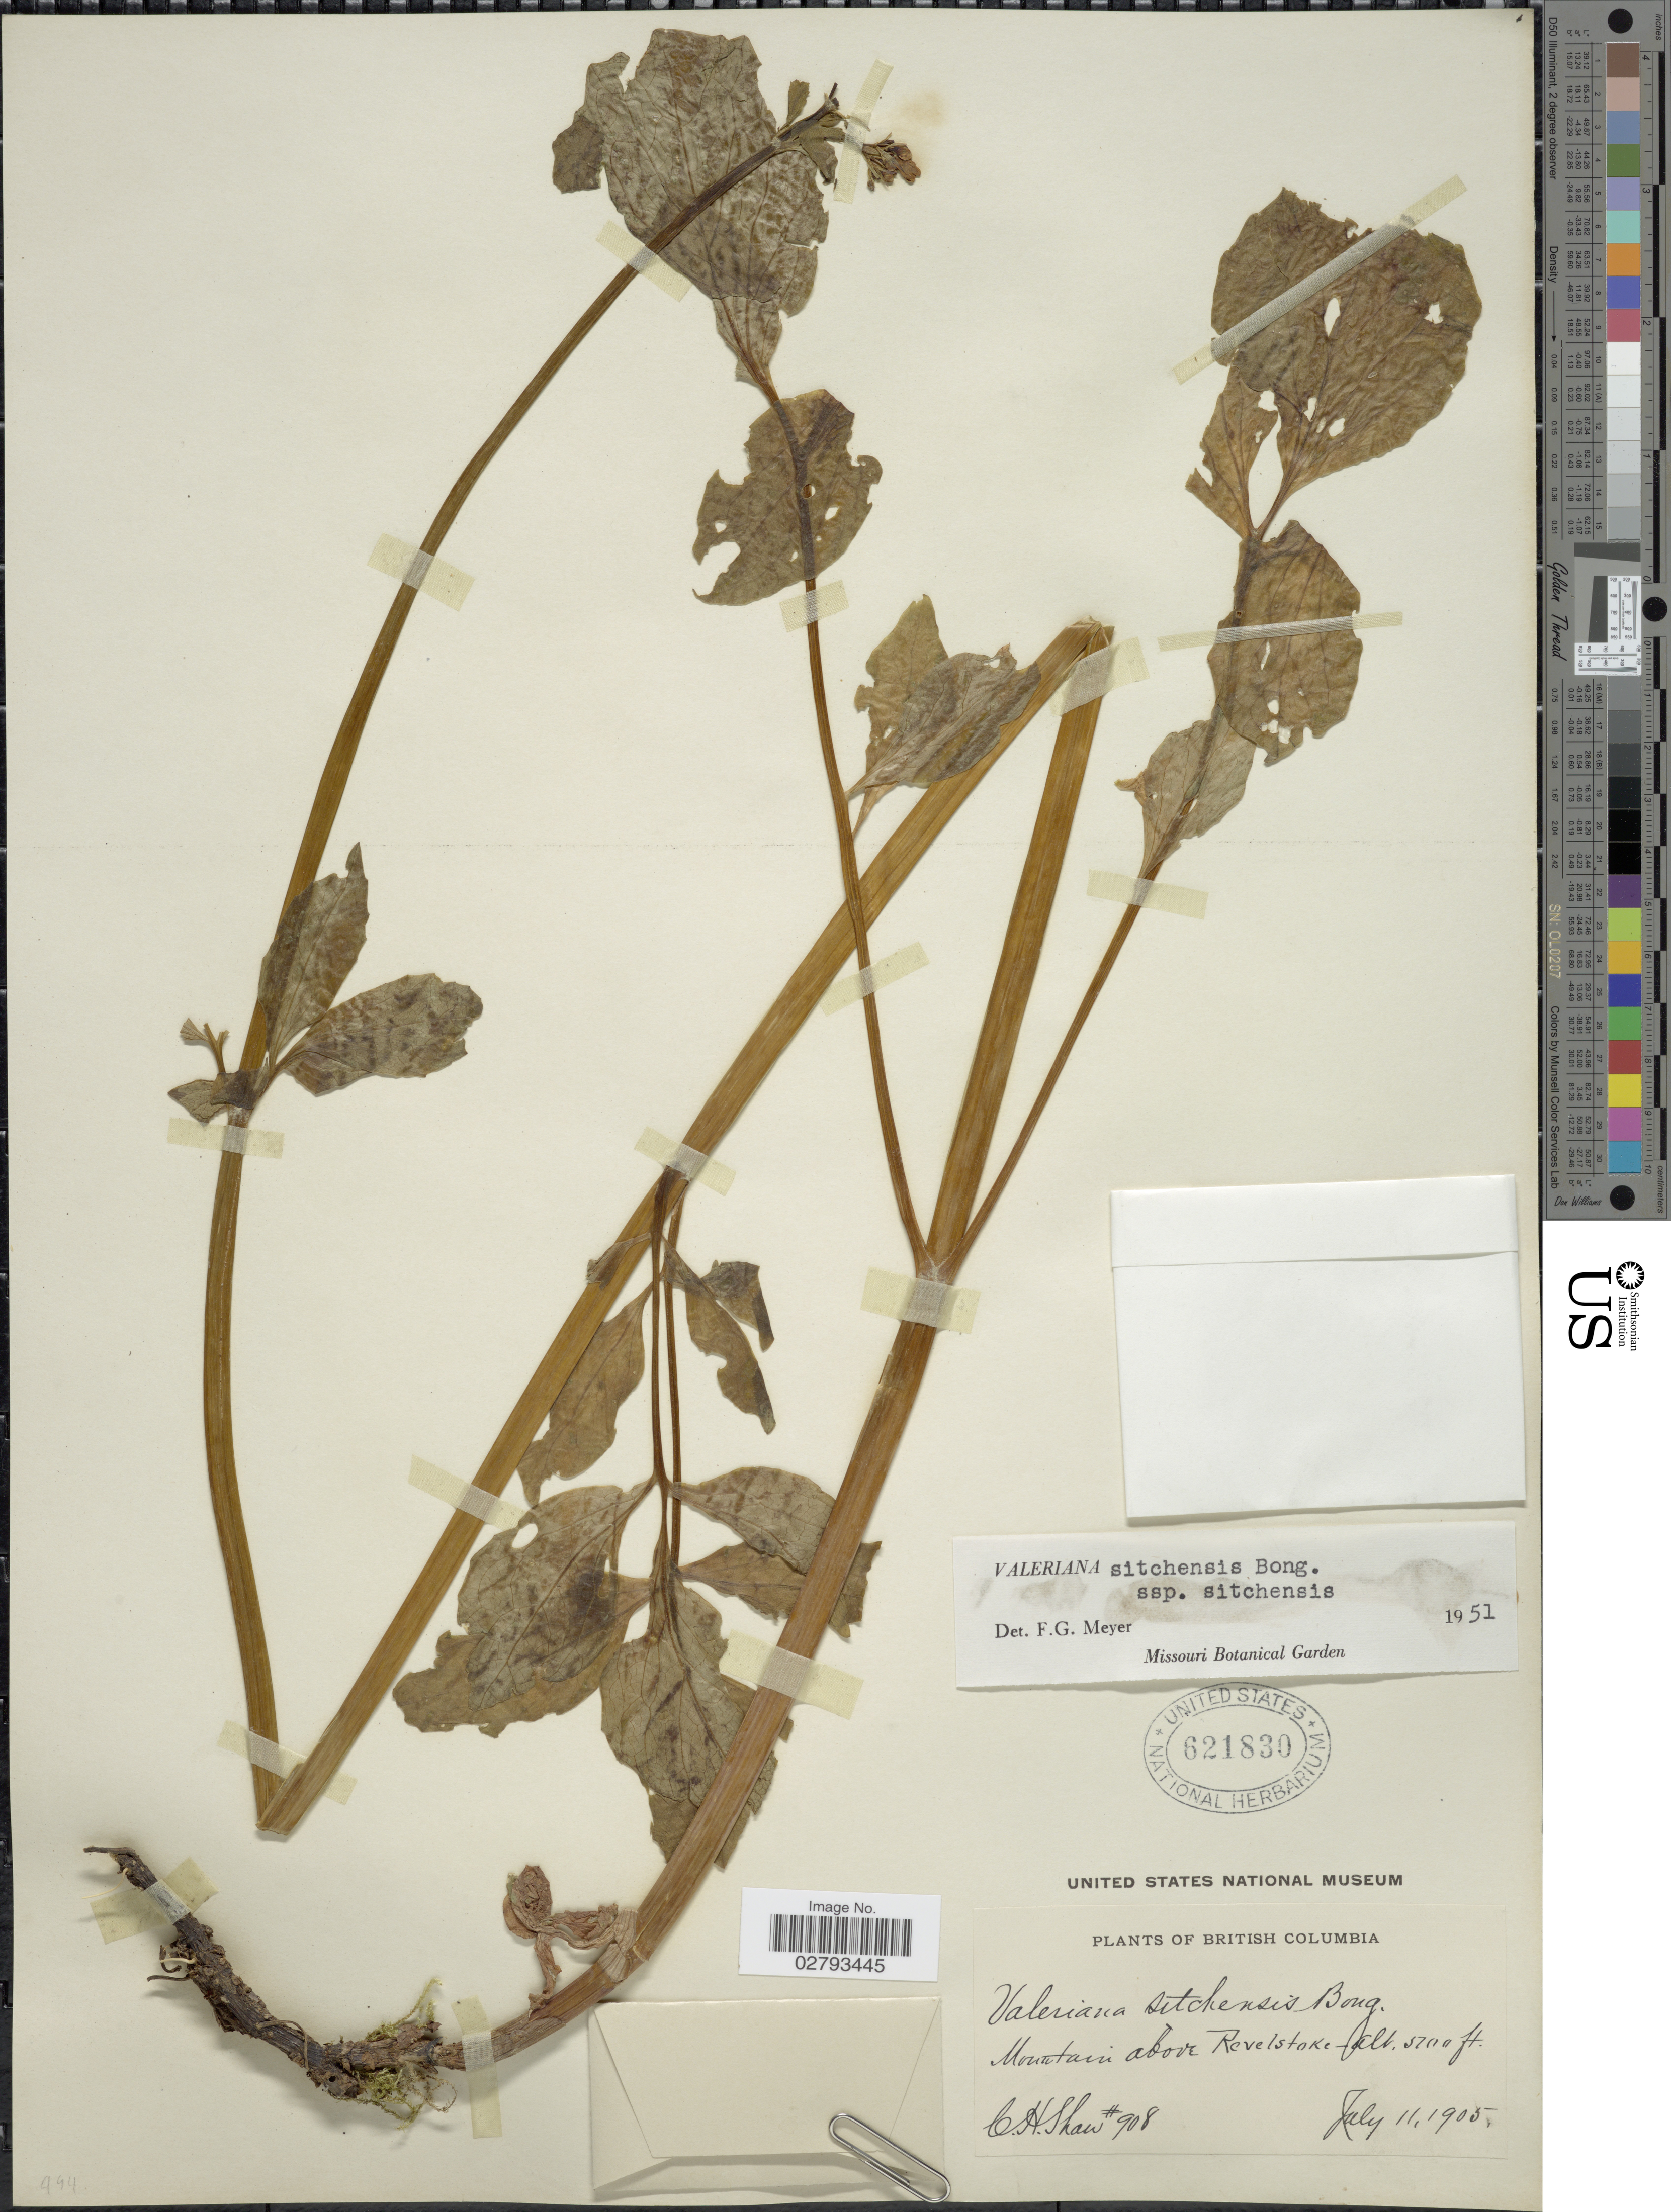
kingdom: Plantae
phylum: Tracheophyta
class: Magnoliopsida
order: Dipsacales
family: Caprifoliaceae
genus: Valeriana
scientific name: Valeriana sitchensis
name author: Bong.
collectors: C. H. Shaw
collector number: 908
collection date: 1905-07-11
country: Canada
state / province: British Columbia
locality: Mountain above Revelstoke.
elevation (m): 1554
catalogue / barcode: US 621830